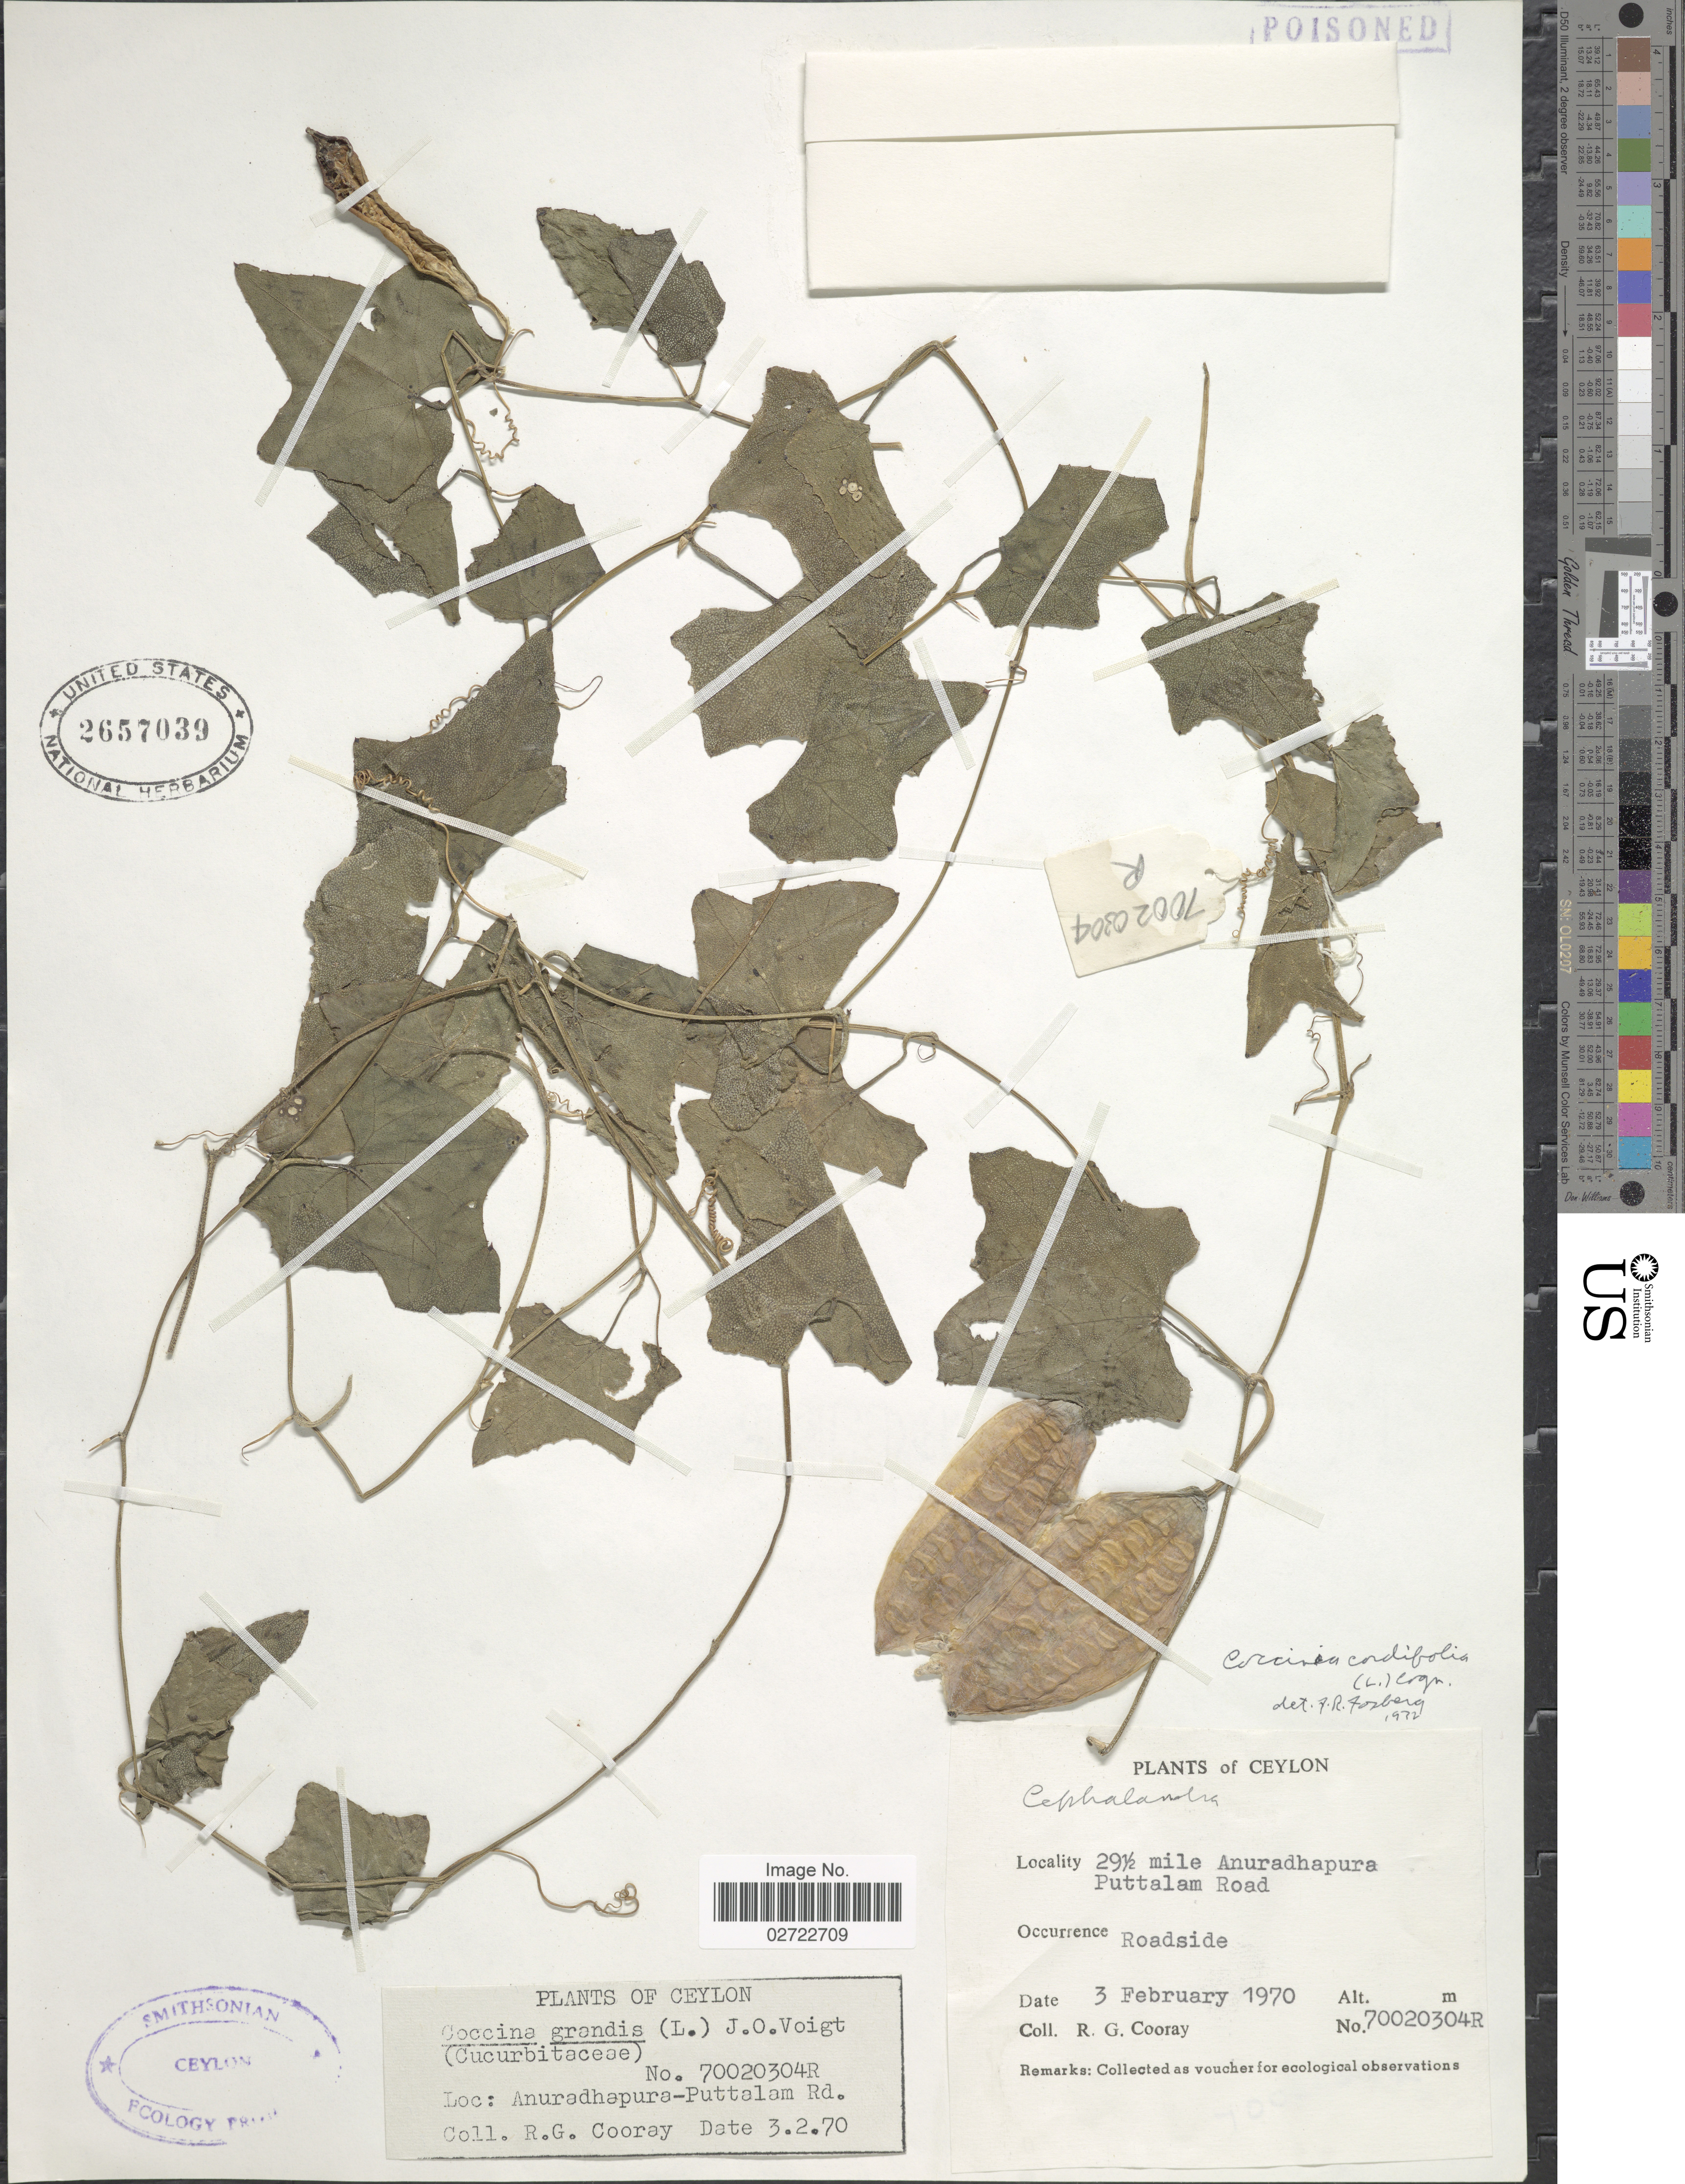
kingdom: Plantae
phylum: Tracheophyta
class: Magnoliopsida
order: Cucurbitales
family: Cucurbitaceae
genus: Coccinia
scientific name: Coccinia grandis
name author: (L.) Voigt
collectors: R. Cooray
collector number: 70020304R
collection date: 1970-02-03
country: Sri Lanka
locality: Ceylon, 29½ mile Anuradhapura Puttalam Road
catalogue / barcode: US 2657039